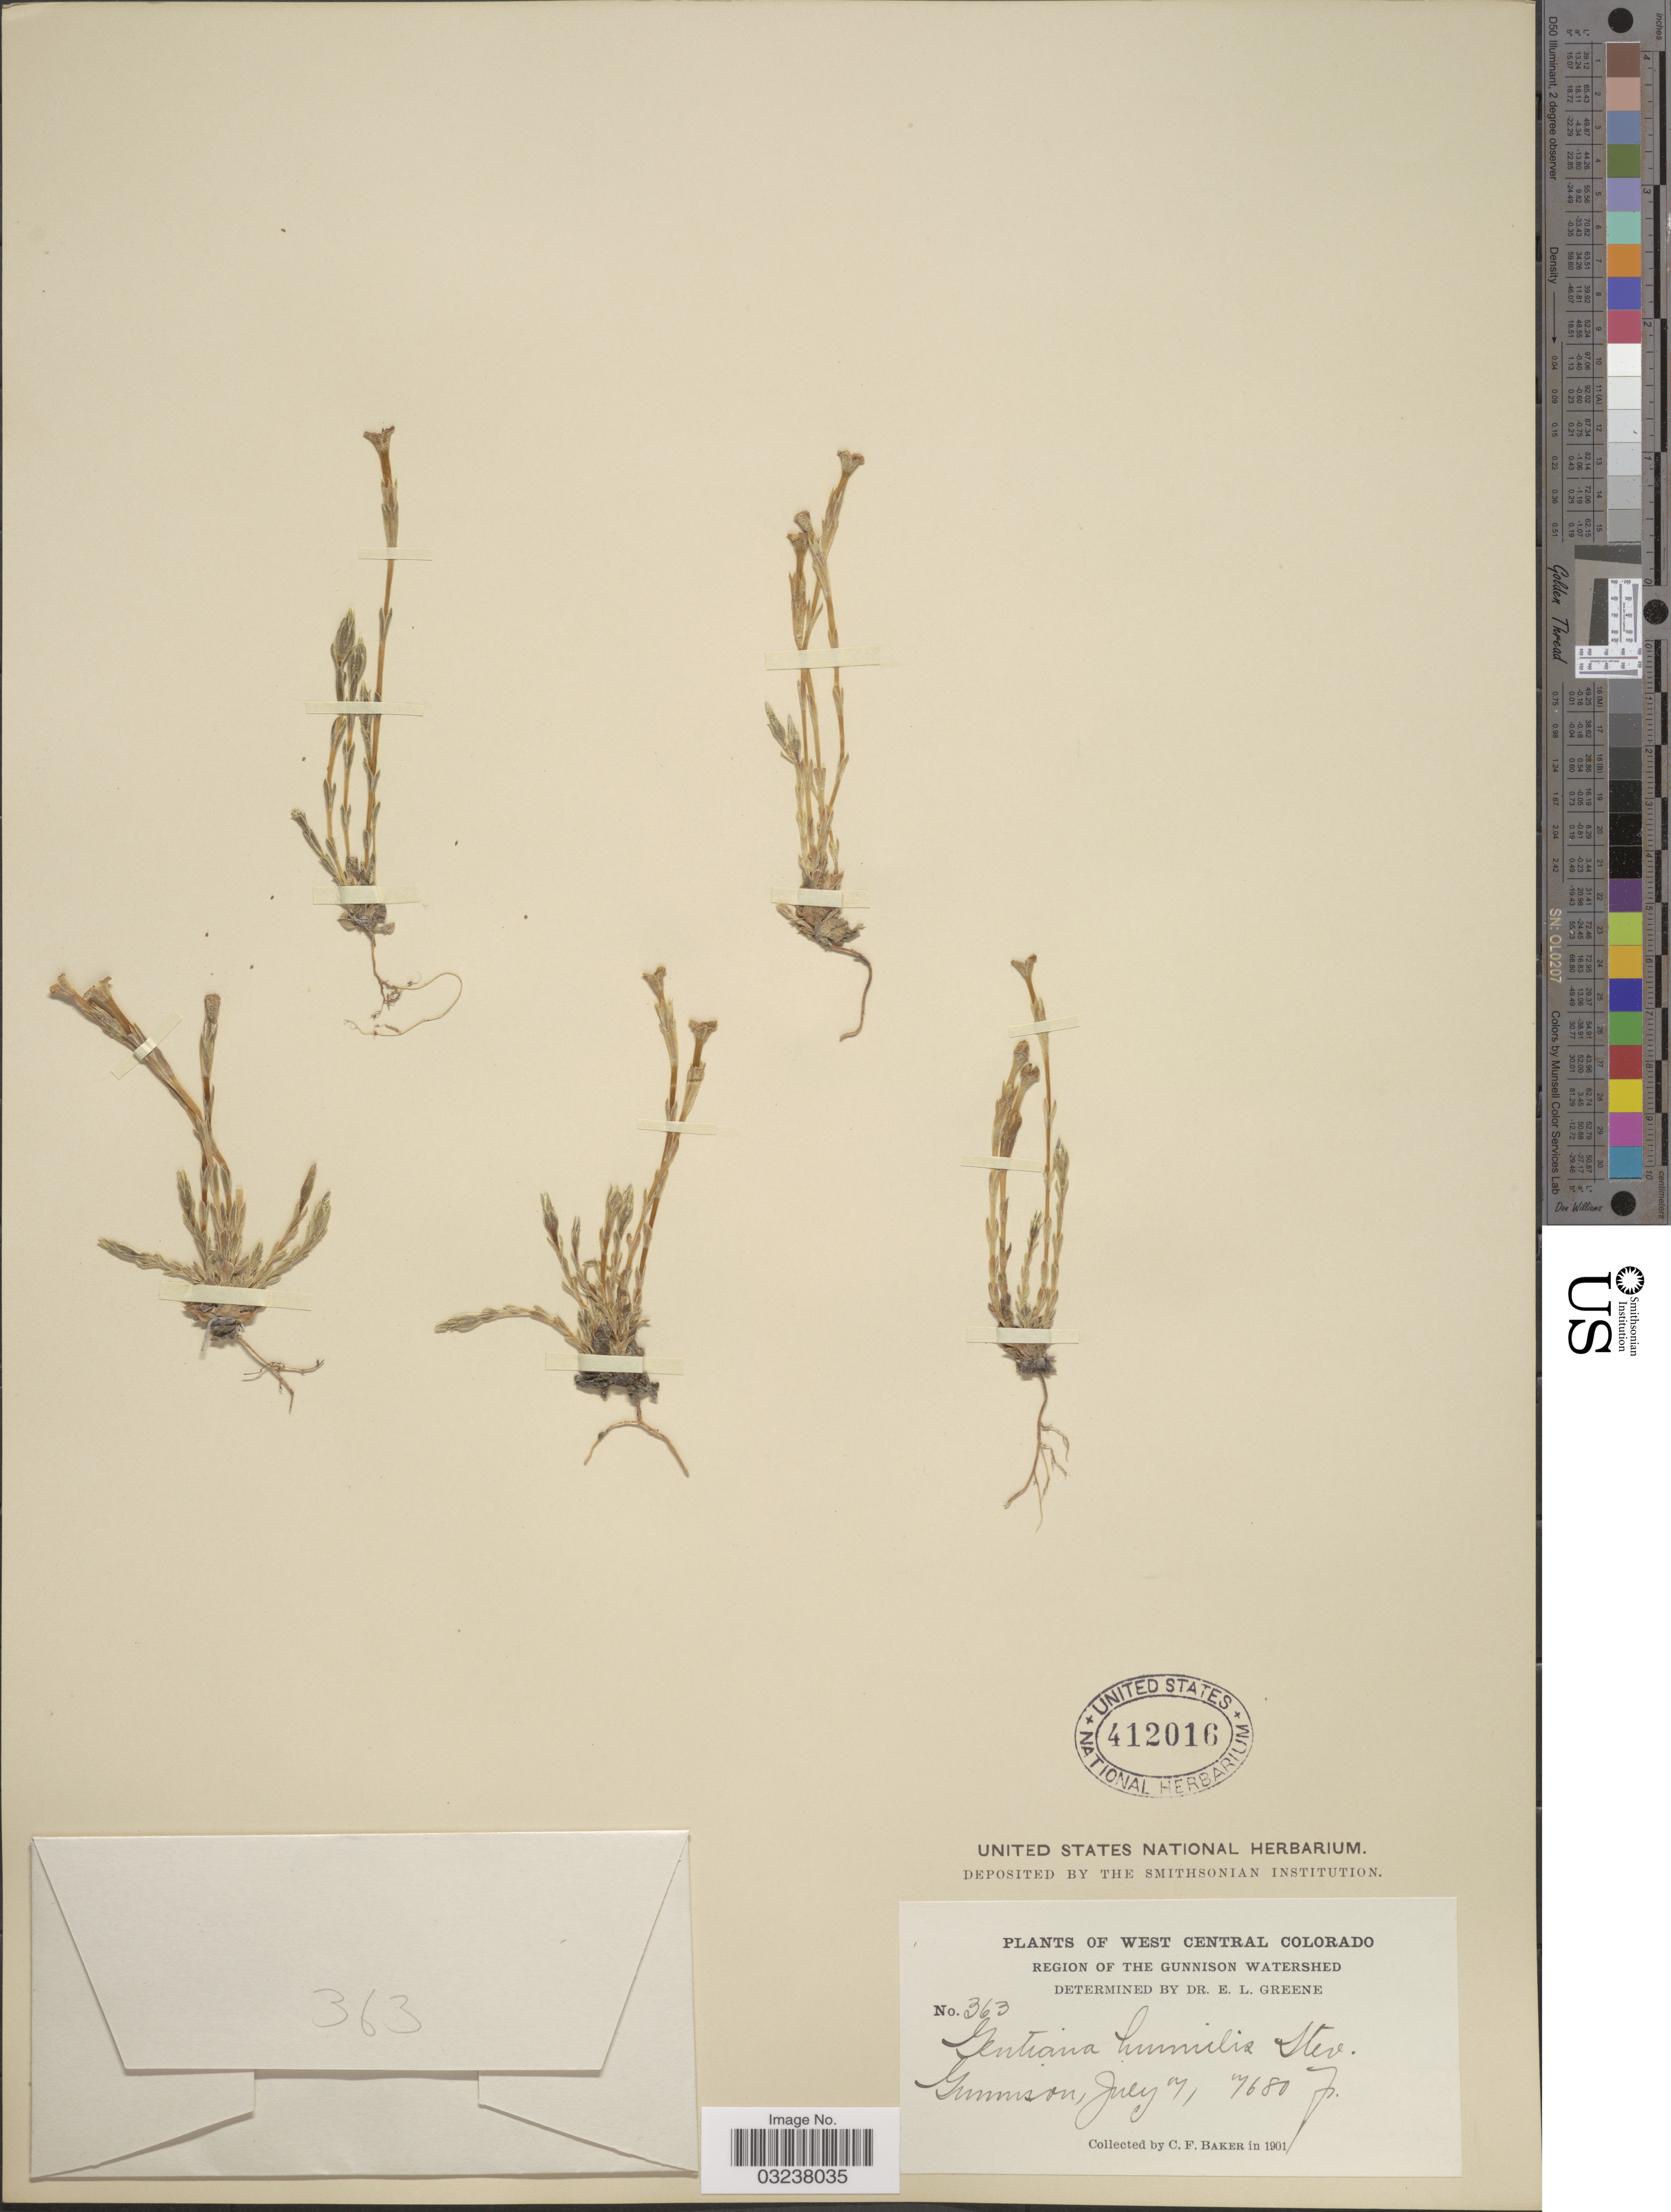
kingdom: Plantae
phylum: Tracheophyta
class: Magnoliopsida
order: Gentianales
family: Gentianaceae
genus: Gentiana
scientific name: Gentiana fremontii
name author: Torr.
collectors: C. F. Baker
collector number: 363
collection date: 1901-07-07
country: United States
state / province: Colorado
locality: West Central Colorado. Region of the Gunnison Watershed. Gunnison.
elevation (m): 2341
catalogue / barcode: US 412016